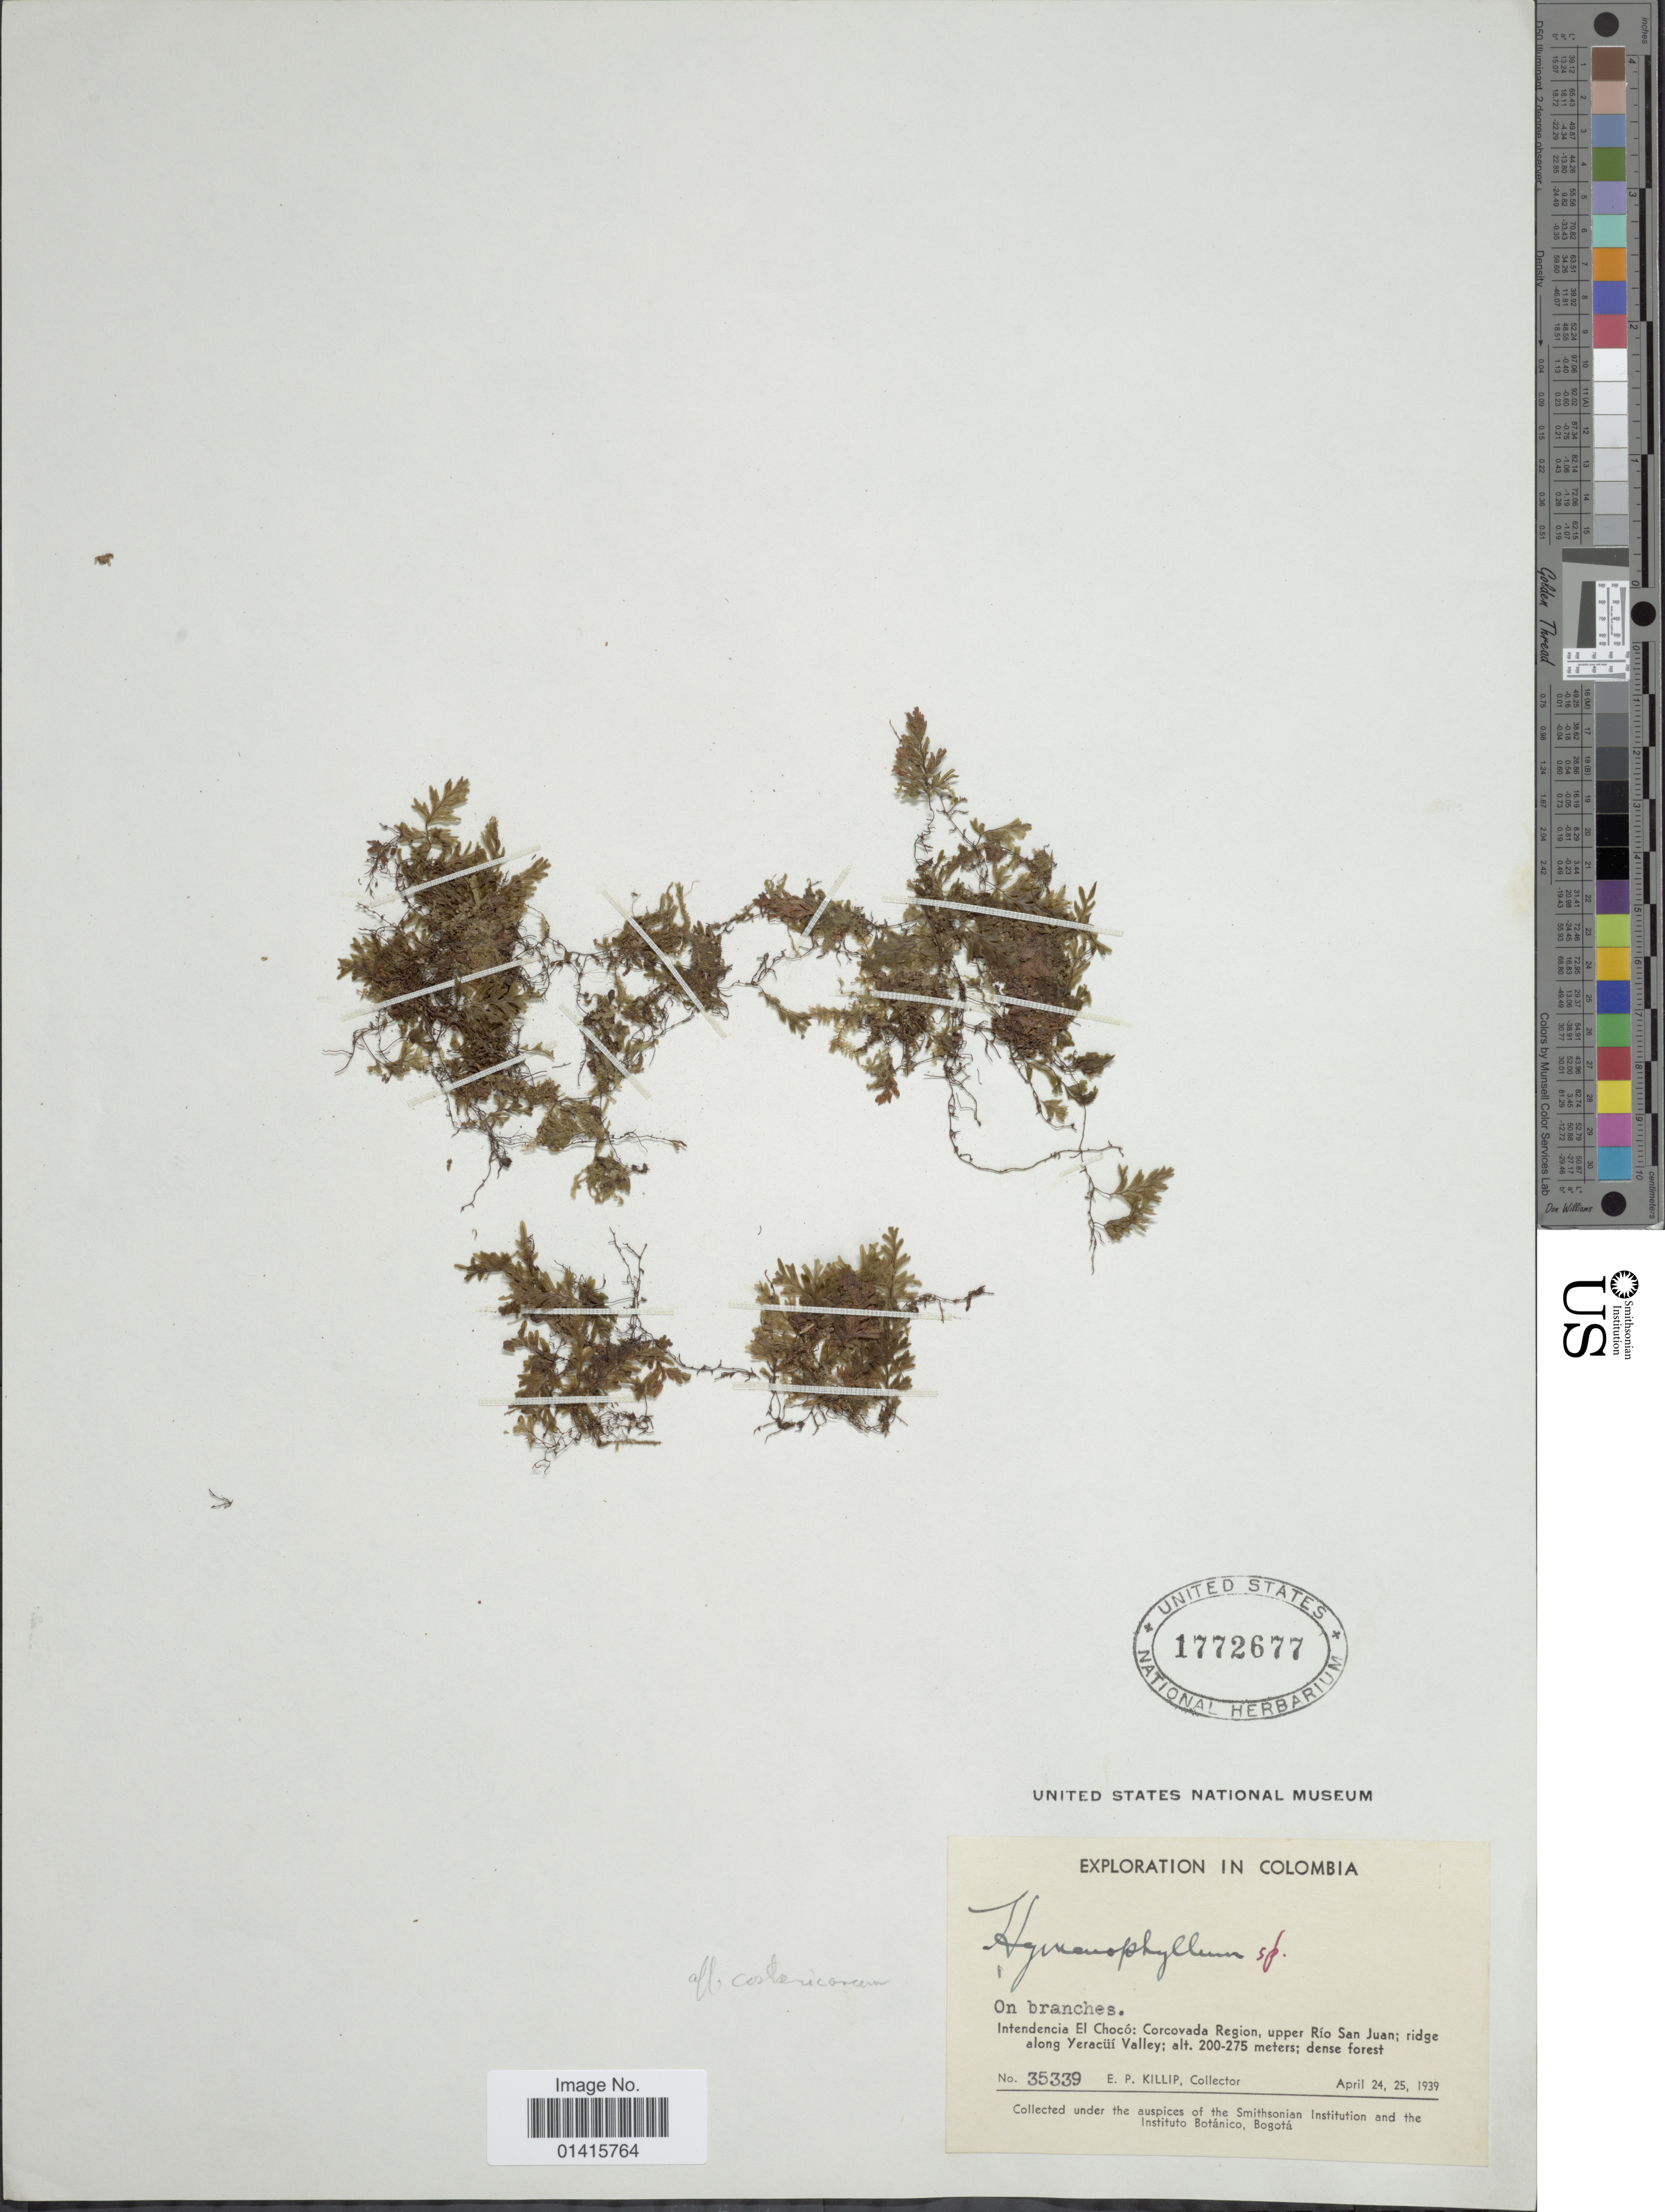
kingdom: Plantae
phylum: Tracheophyta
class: Polypodiopsida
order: Hymenophyllales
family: Hymenophyllaceae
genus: Hymenophyllum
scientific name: Hymenophyllum costaricanum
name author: Bosch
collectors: E. P. Killip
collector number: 35339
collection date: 1939-04-24/1939-04-25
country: Colombia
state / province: Chocó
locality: On branches, Intendencia El Chocó: Corcovada Region, upper Rio San Juan; ridge along Yeracii Valley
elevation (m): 200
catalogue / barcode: US 1772677